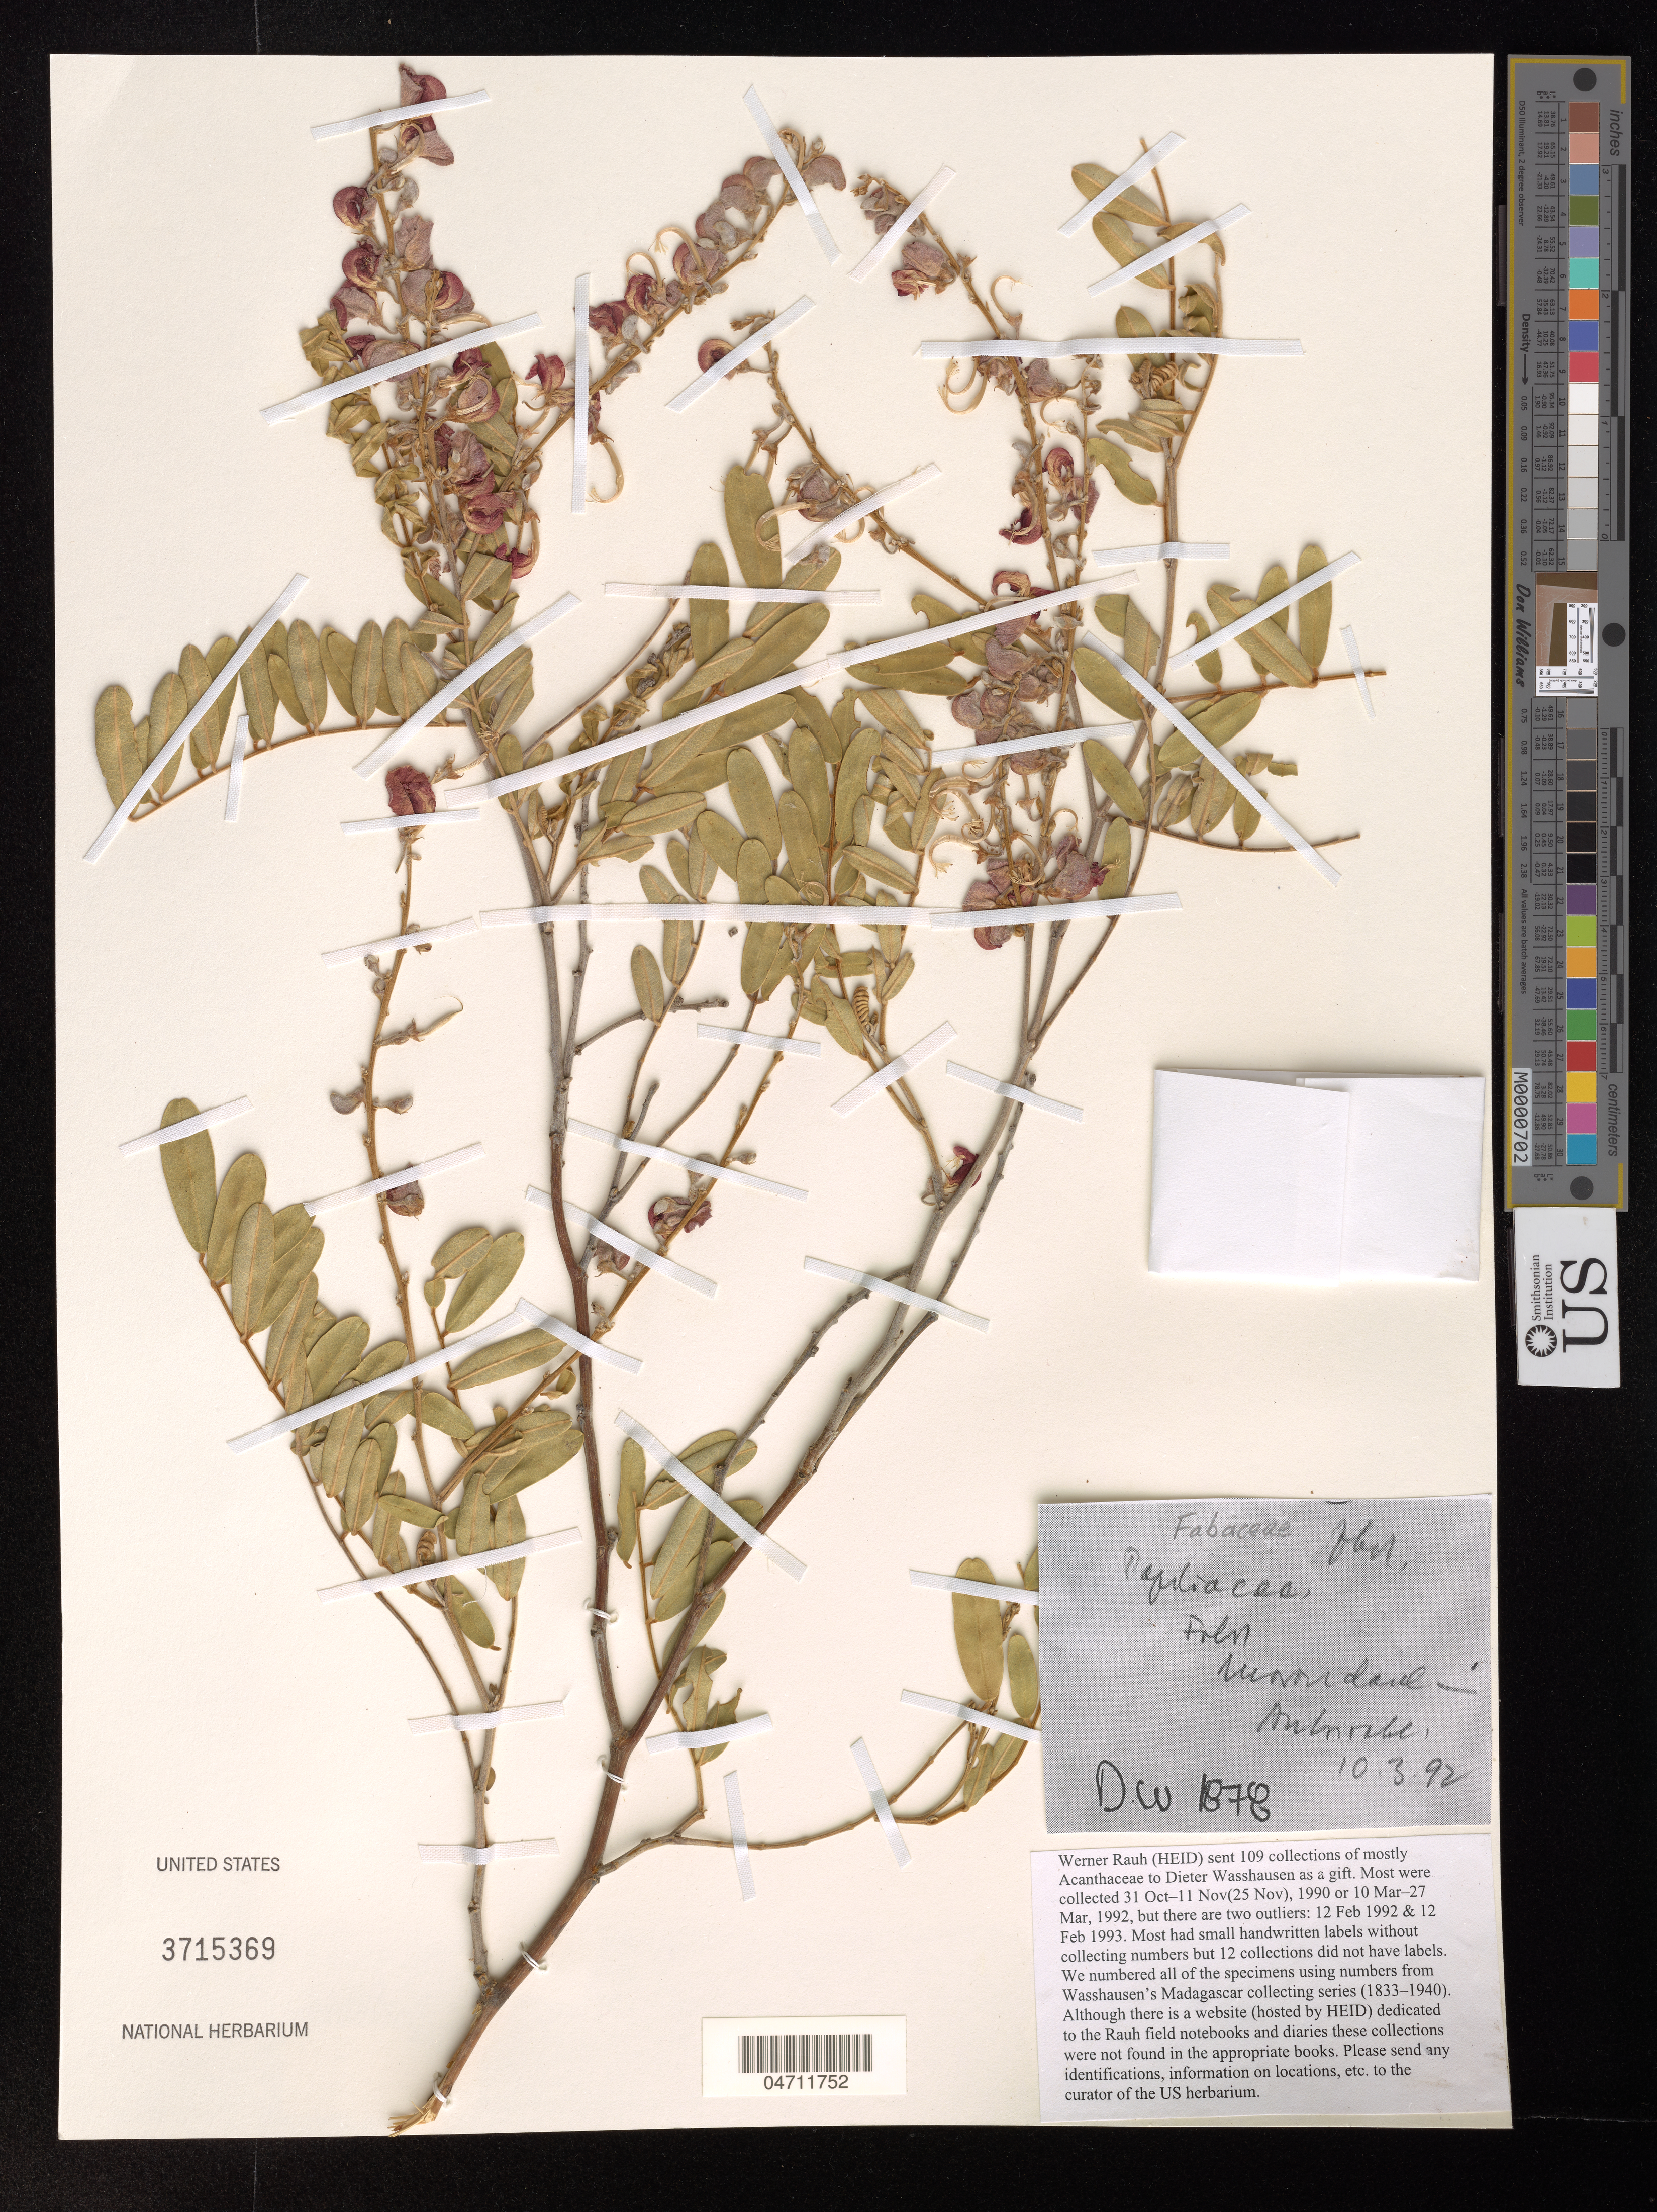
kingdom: Plantae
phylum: Tracheophyta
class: Magnoliopsida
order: Fabales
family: Fabaceae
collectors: W. Rauh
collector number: DW 1878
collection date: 1992-03-10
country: Madagascar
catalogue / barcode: US 3715369